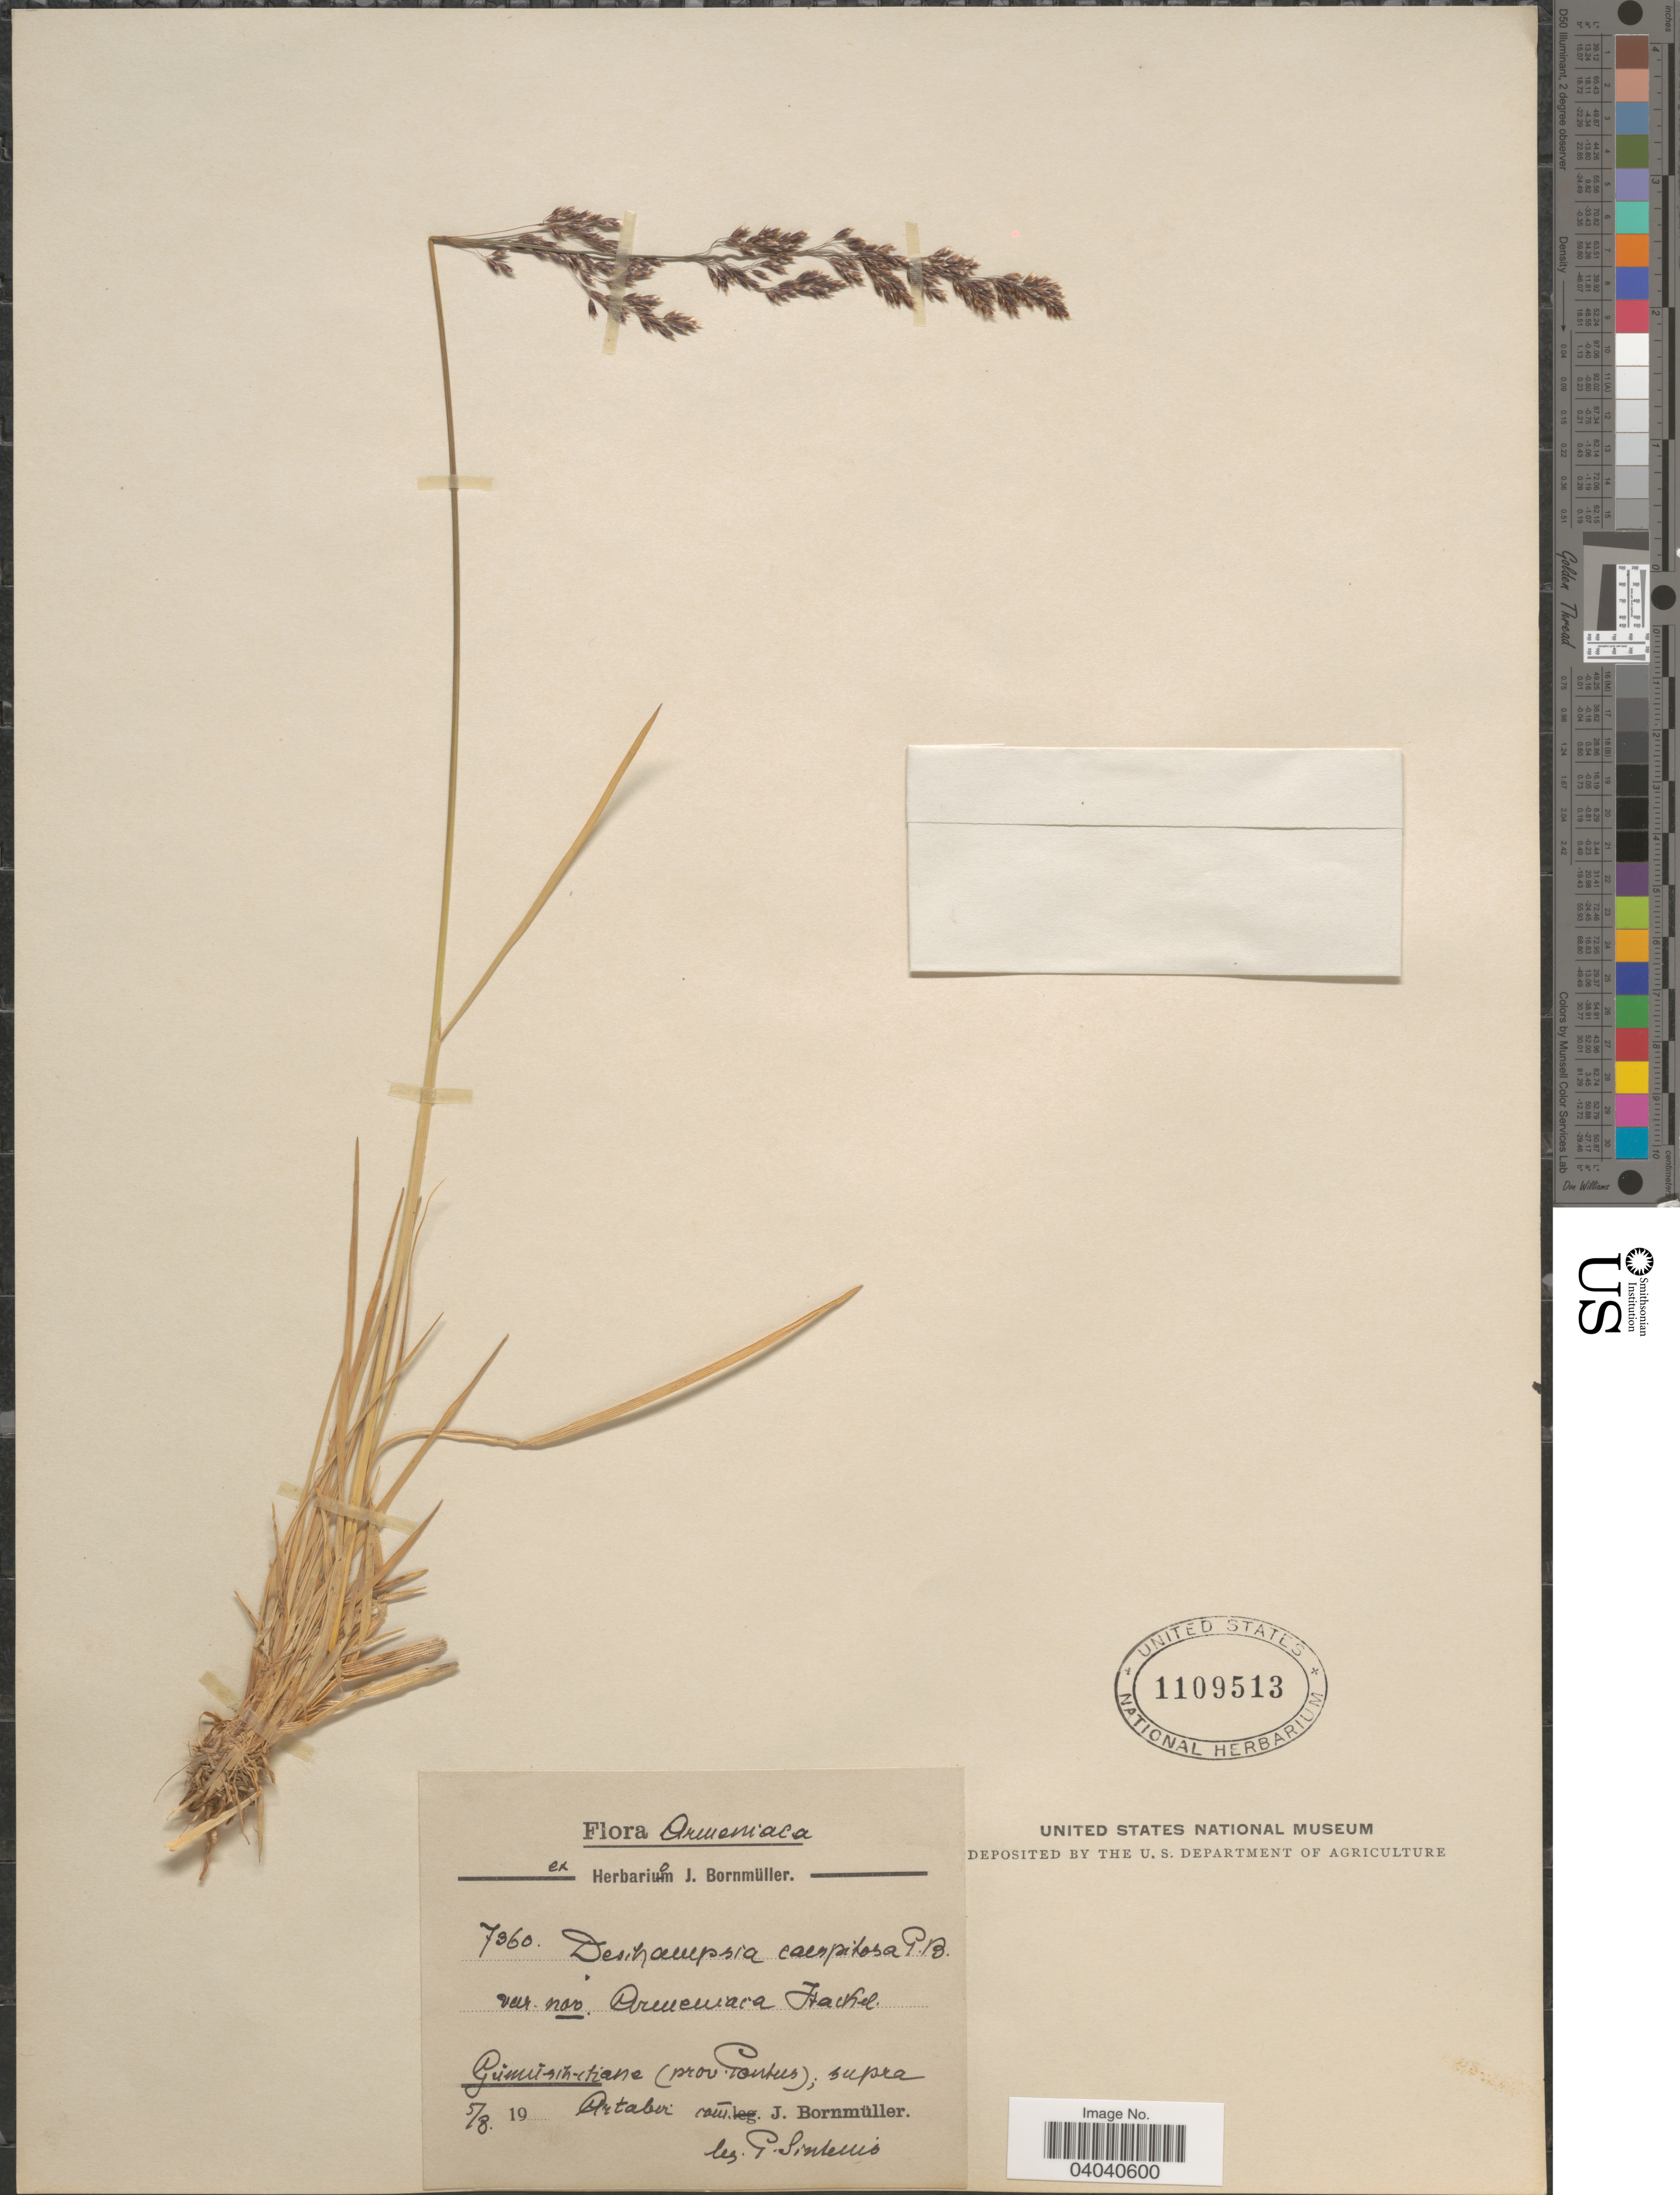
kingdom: Plantae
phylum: Tracheophyta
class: Liliopsida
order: Poales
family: Poaceae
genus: Deschampsia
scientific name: Deschampsia cespitosa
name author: (L.) P. Beauv.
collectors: P. Sintenis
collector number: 7360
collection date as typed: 5/8. 19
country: Armenia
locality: Armeniaca. Grimüsinctiane (prov. Pontus); supra Artaber. [interpreted]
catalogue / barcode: US 1109513